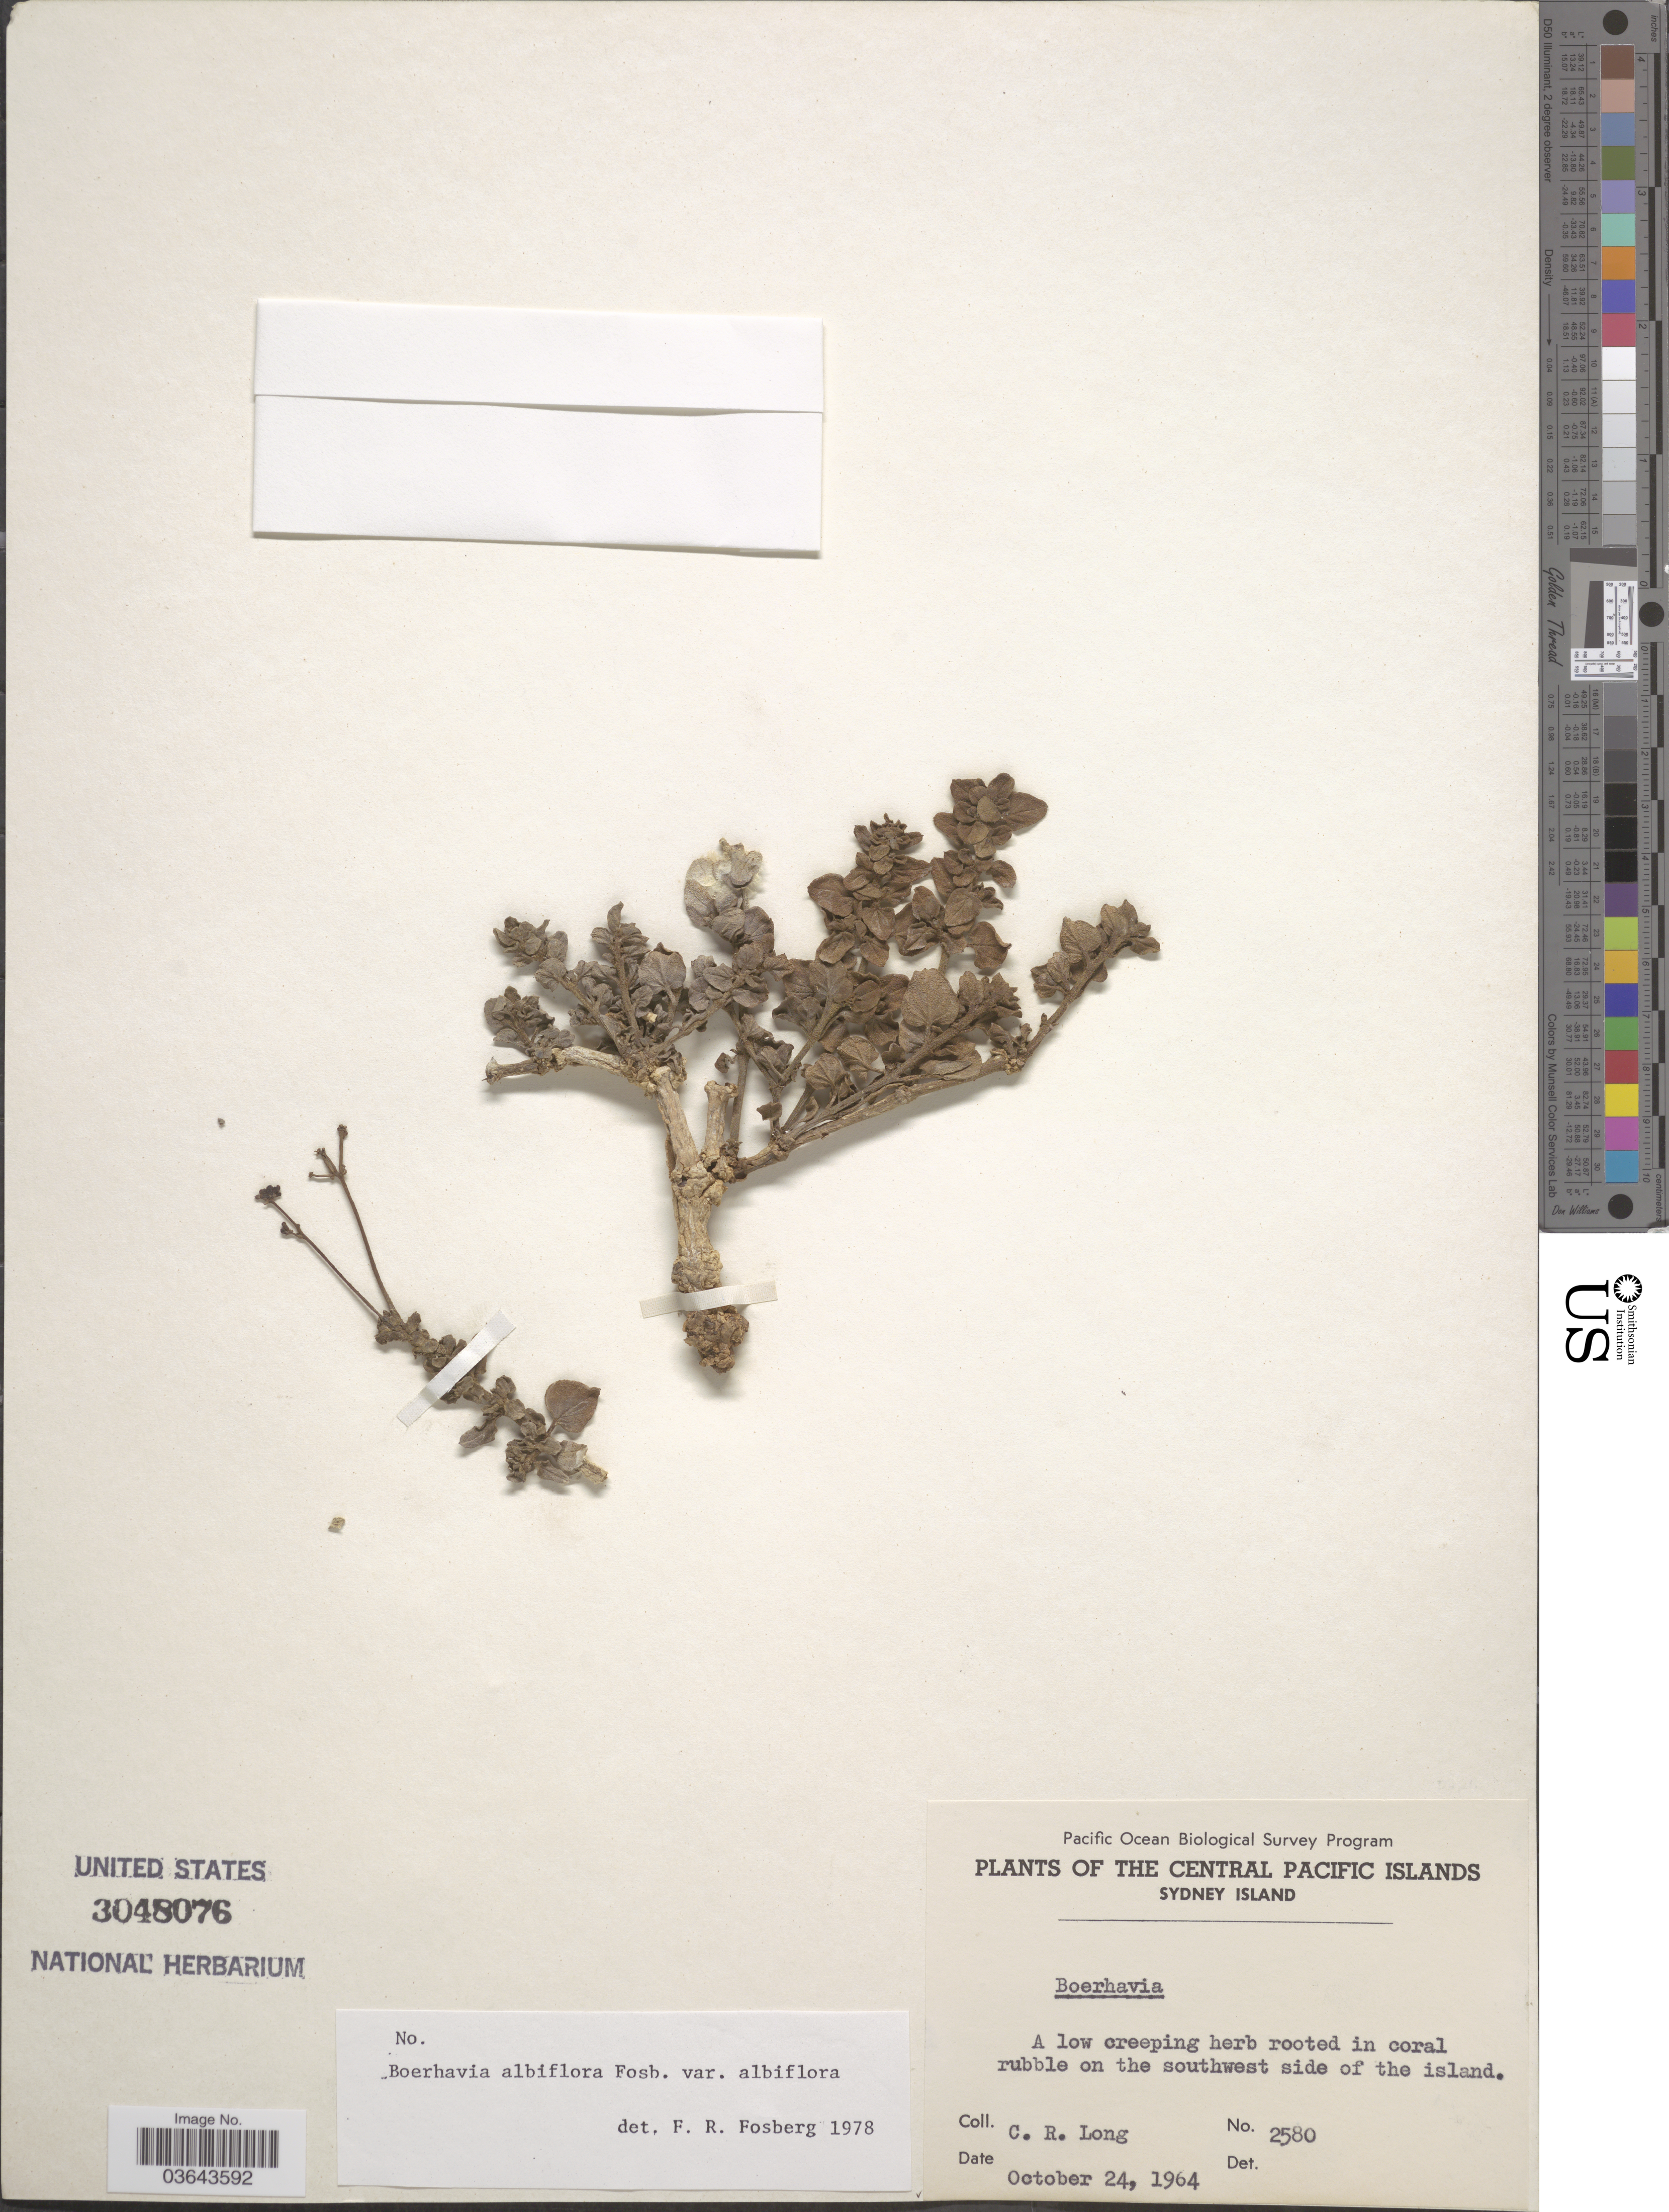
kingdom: Plantae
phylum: Tracheophyta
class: Magnoliopsida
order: Caryophyllales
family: Nyctaginaceae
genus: Boerhavia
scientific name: Boerhavia albiflora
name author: Fosberg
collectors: C. R. Long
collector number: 2580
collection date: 1964-10-24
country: Kiribati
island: Manra [Sydney] Island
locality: The Central Pacific Islands. Sydney Island. On the southwest side of the island.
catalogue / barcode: US 3048076